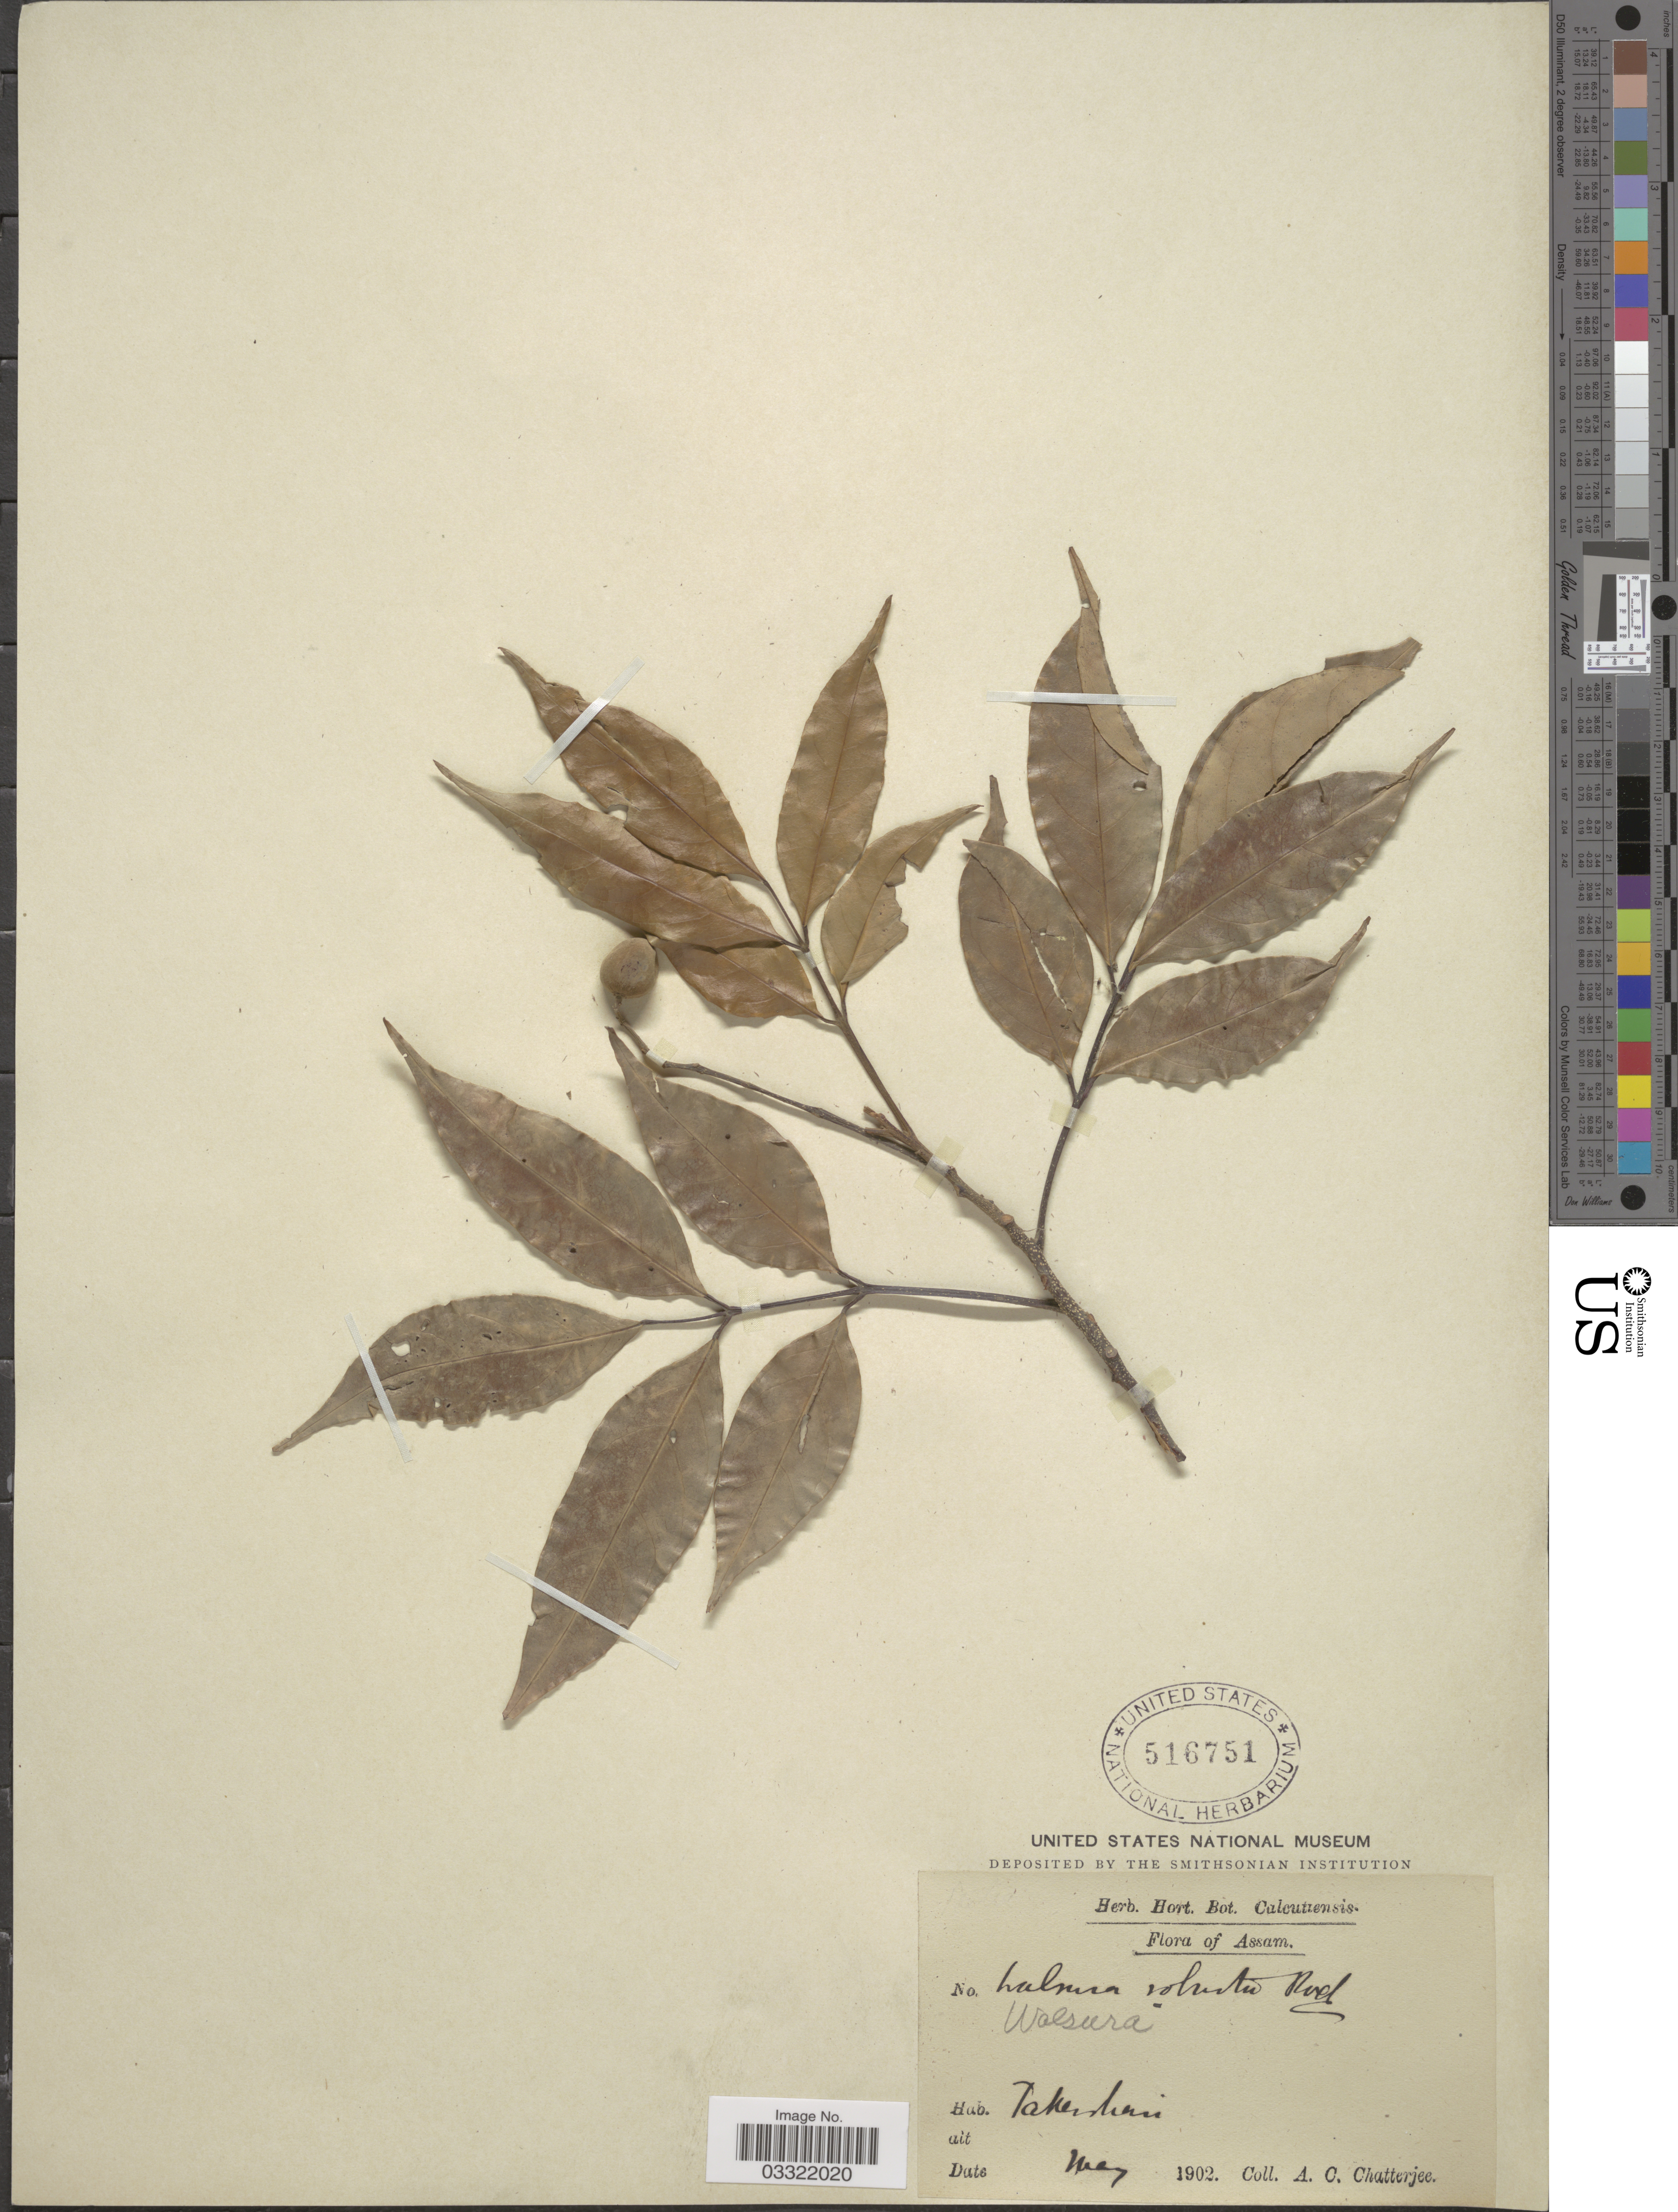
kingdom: Plantae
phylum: Tracheophyta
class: Magnoliopsida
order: Sapindales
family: Meliaceae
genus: Walsura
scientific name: Walsura robusta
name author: Roxb.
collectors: A. Chatterjee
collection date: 1902-05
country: India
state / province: Assam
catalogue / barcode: US 516751